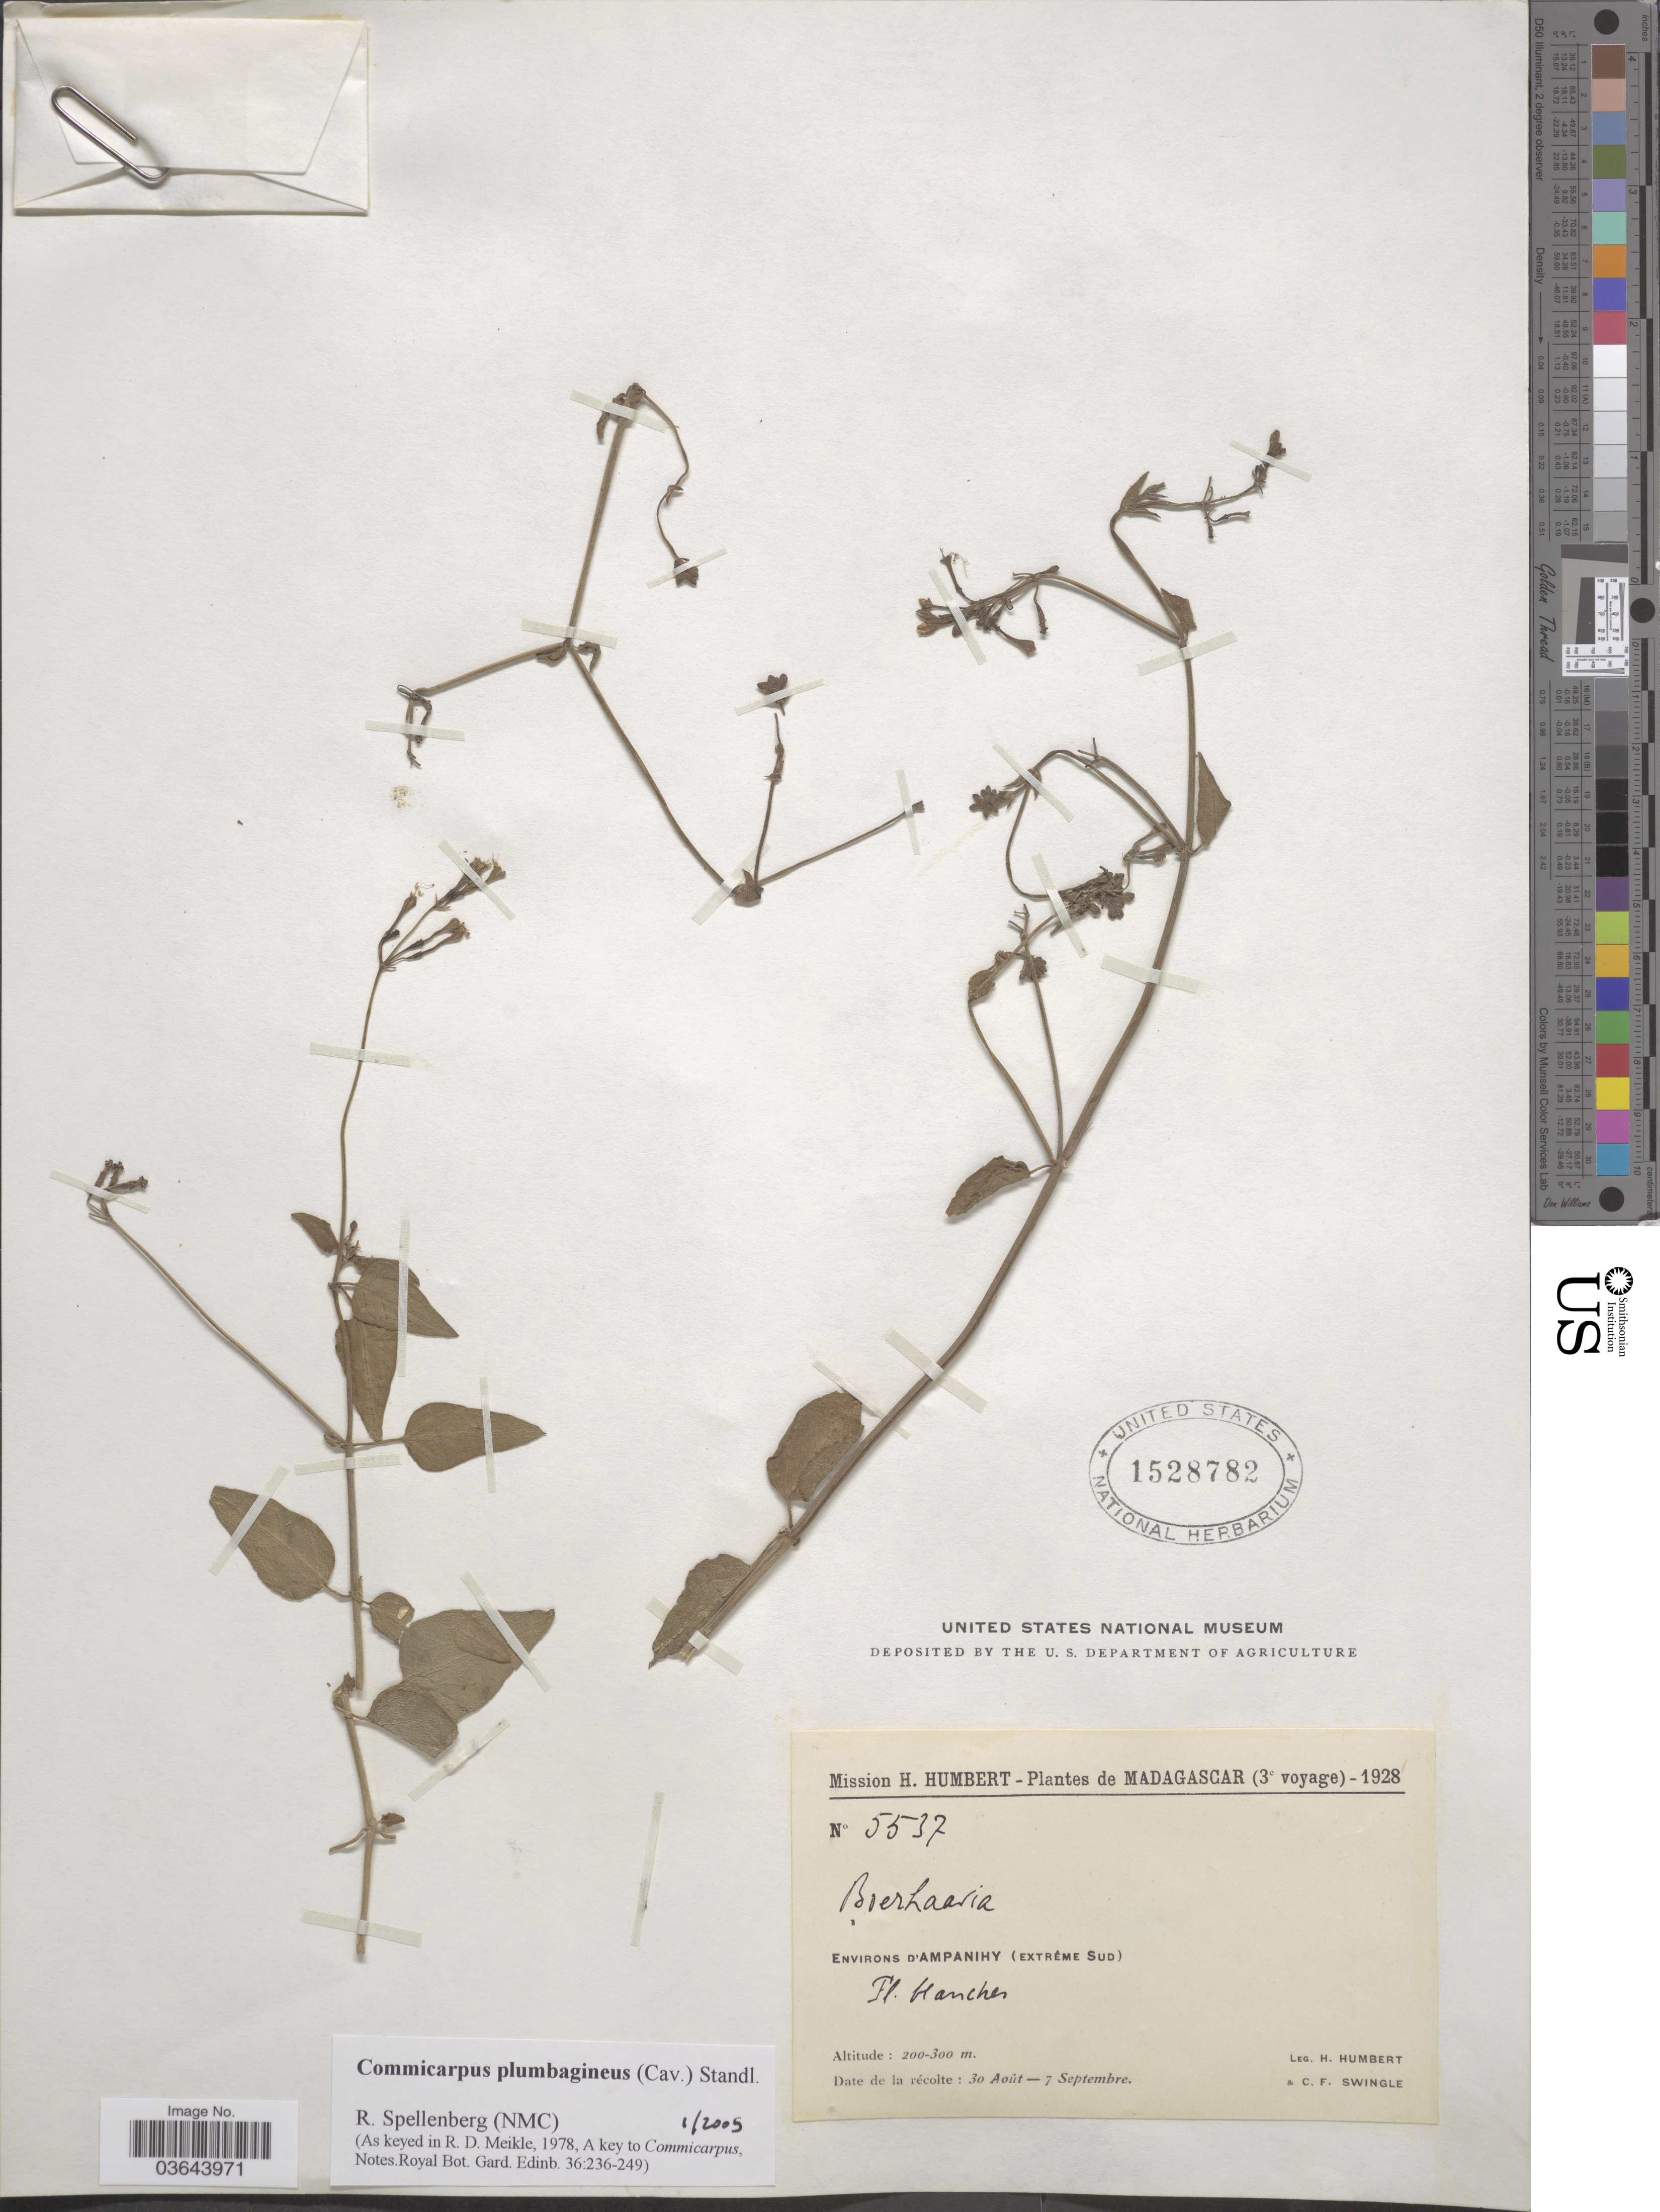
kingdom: Plantae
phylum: Tracheophyta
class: Magnoliopsida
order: Caryophyllales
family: Nyctaginaceae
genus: Boerhavia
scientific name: Boerhavia plumbaginea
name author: Cav.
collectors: H. Humbert & C. Swingle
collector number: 5537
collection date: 1928-08-30/1928-09-07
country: Madagascar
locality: Environs d'Ampanihy (extrême Sud).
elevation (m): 200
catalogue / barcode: US 1528782